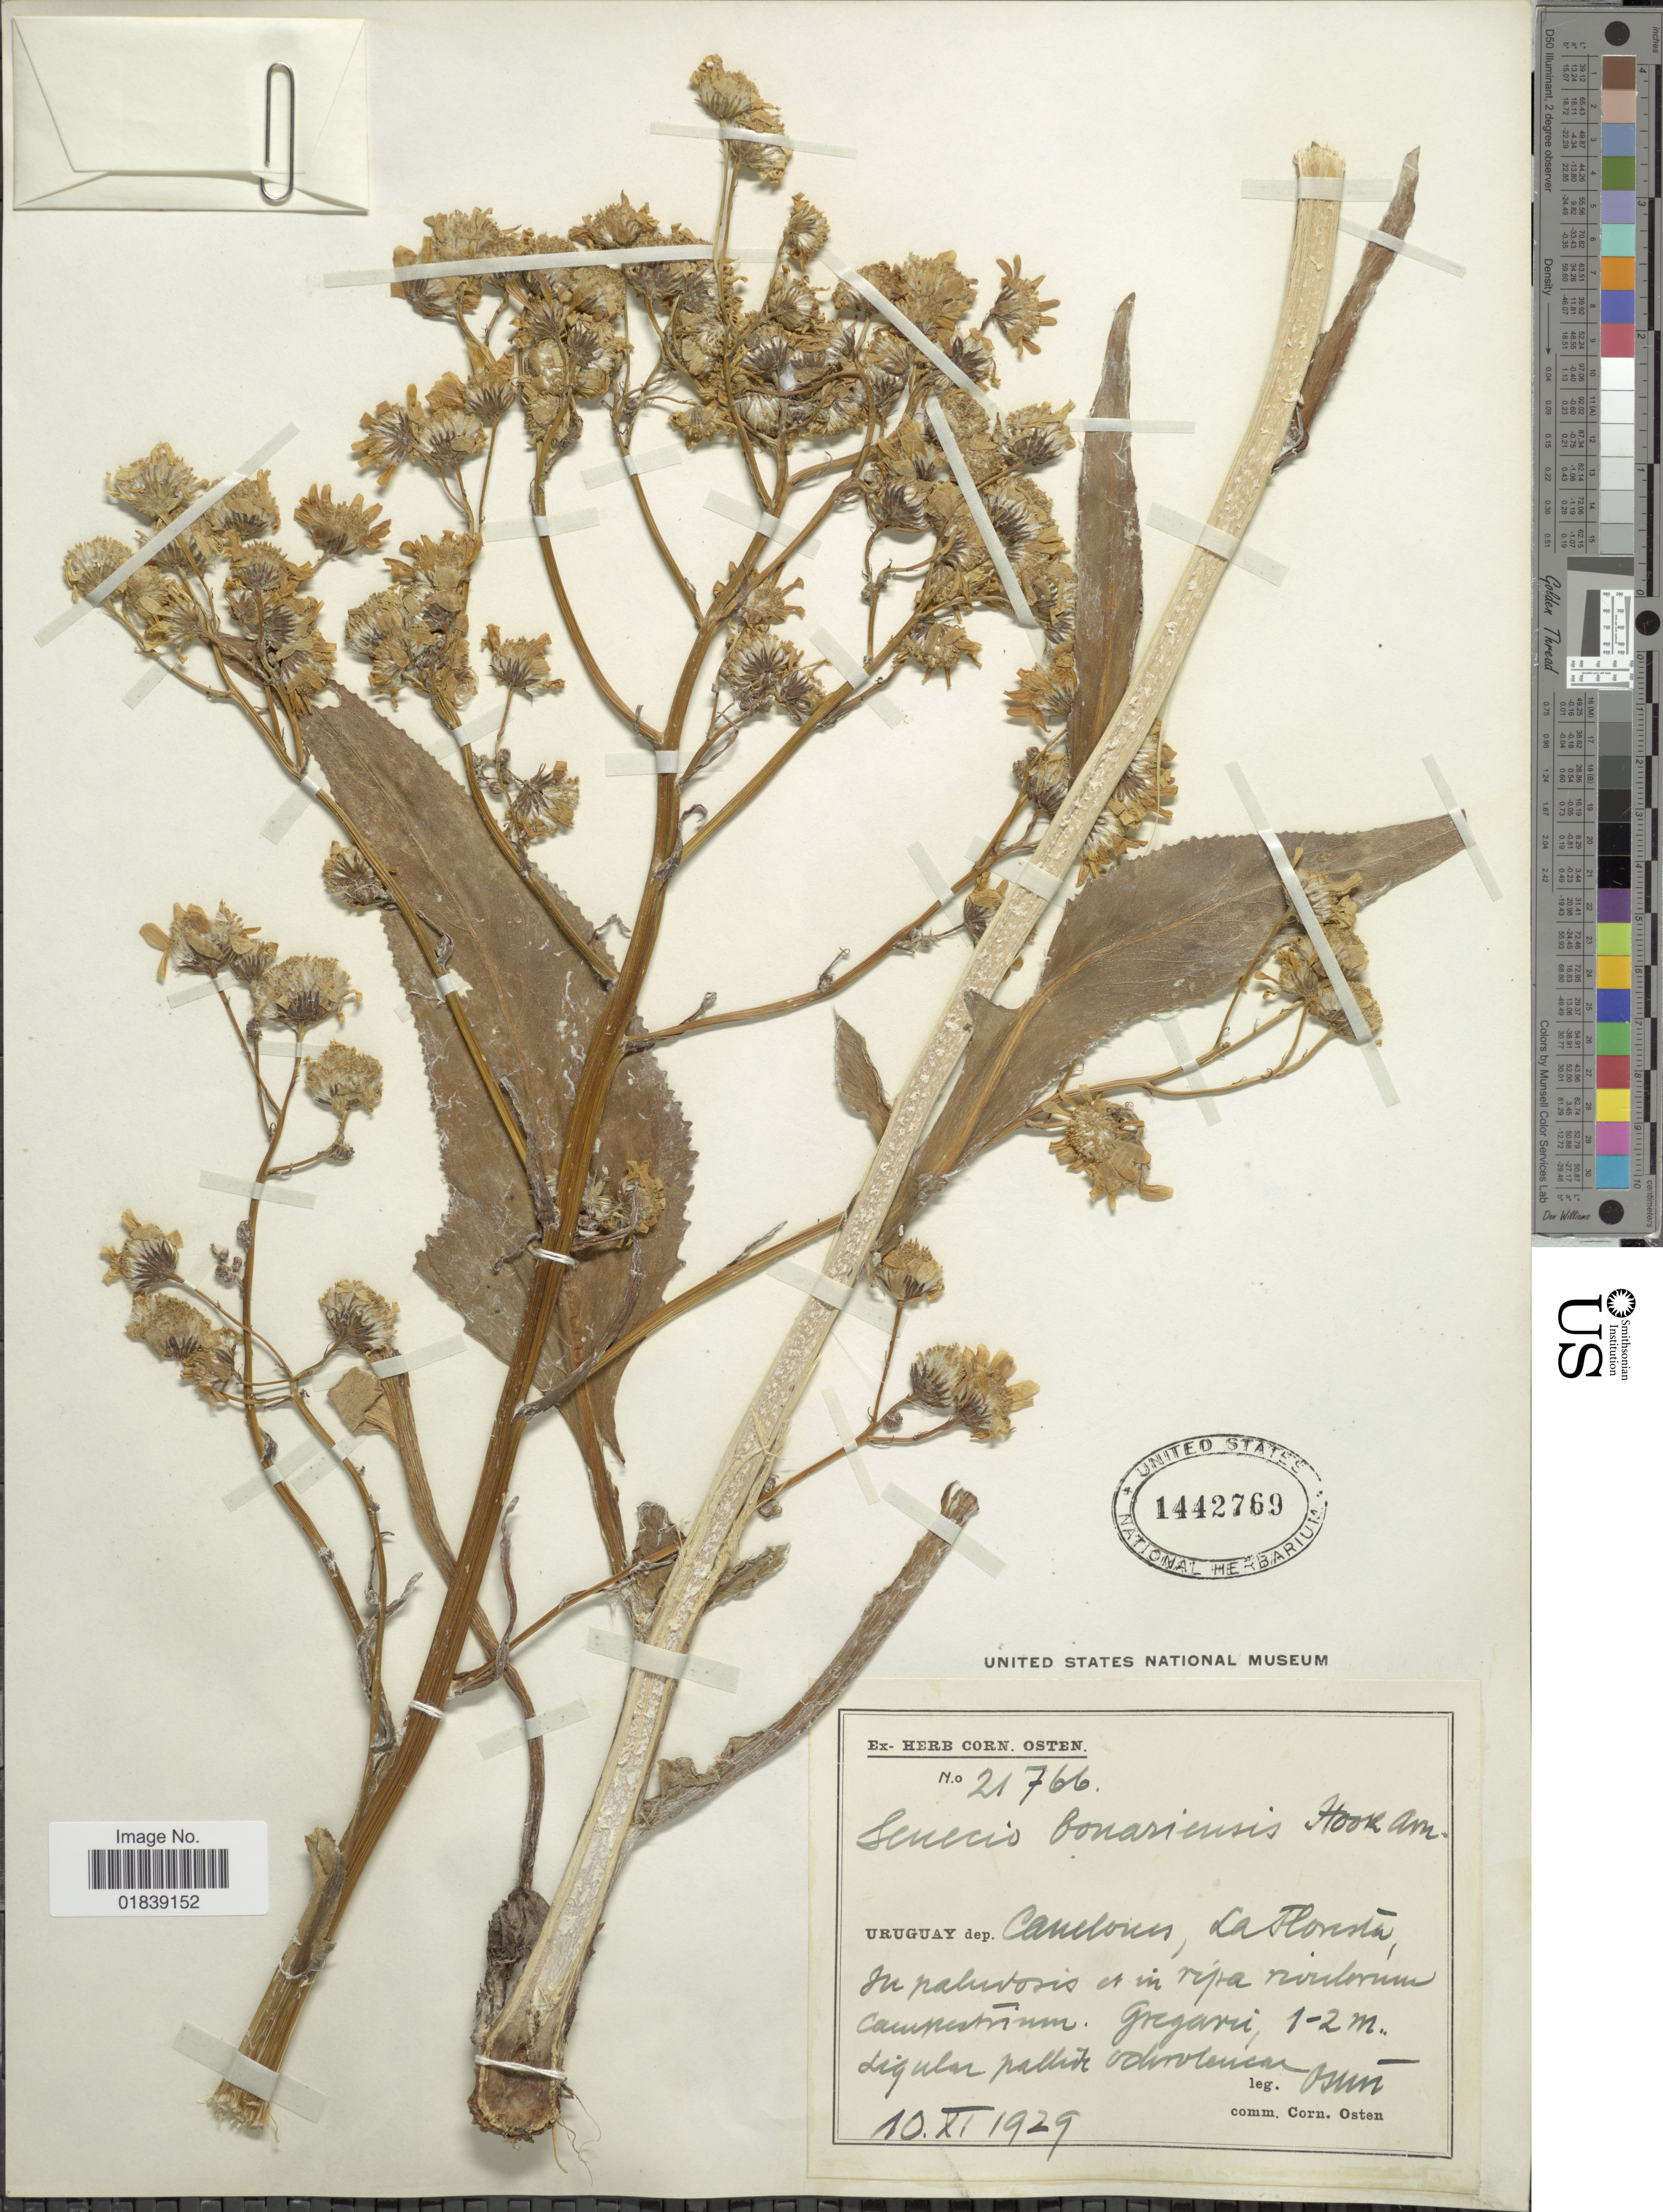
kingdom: Plantae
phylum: Tracheophyta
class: Magnoliopsida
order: Asterales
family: Asteraceae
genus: Senecio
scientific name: Senecio bonariensis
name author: Hook. & Arn.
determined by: Salomon, Luciana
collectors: C. Osten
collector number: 21766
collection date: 1929-11-10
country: Uruguay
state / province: Canelones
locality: La Floresta.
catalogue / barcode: US 1442769